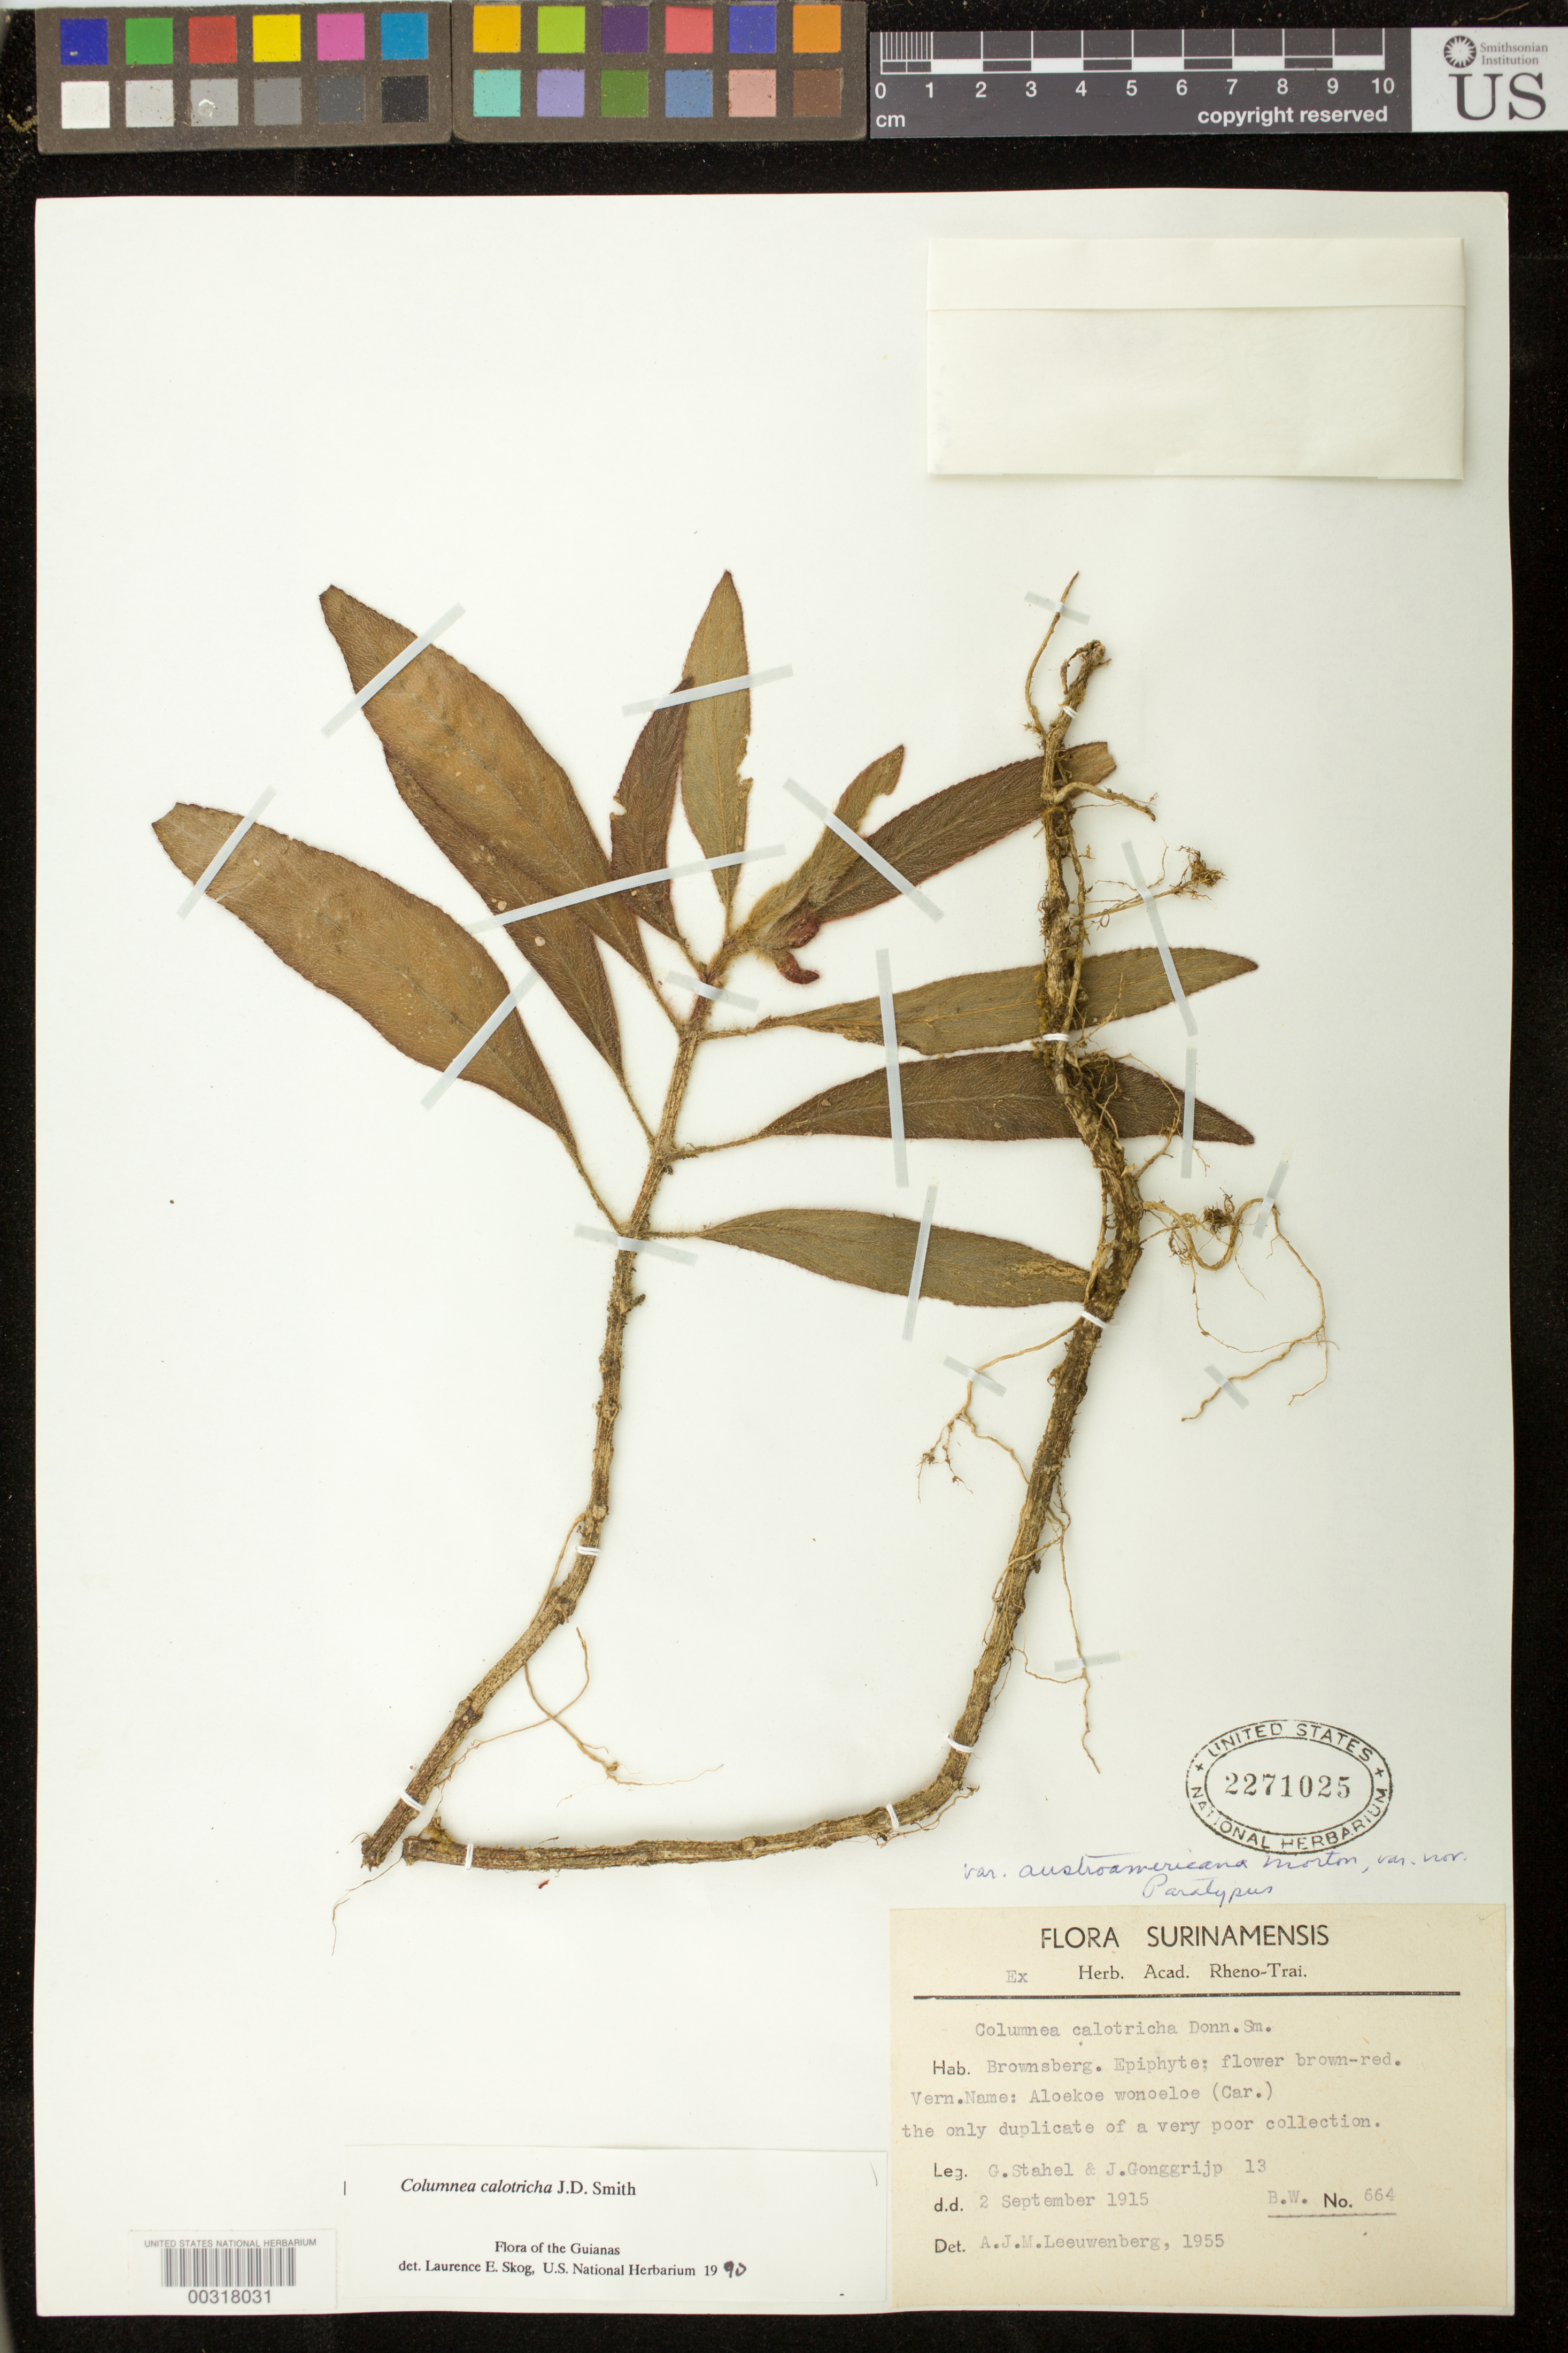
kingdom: Plantae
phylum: Tracheophyta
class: Magnoliopsida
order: Lamiales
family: Gesneriaceae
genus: Columnea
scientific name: Columnea calotricha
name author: Donn. Sm.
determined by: Skog, Laurence E.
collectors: G. Stahel & J. Gonggrijp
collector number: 13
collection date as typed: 02 Sep 1915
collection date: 1915-09-02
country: Suriname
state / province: Brokopondo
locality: Brownsberg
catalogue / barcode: US 2271025